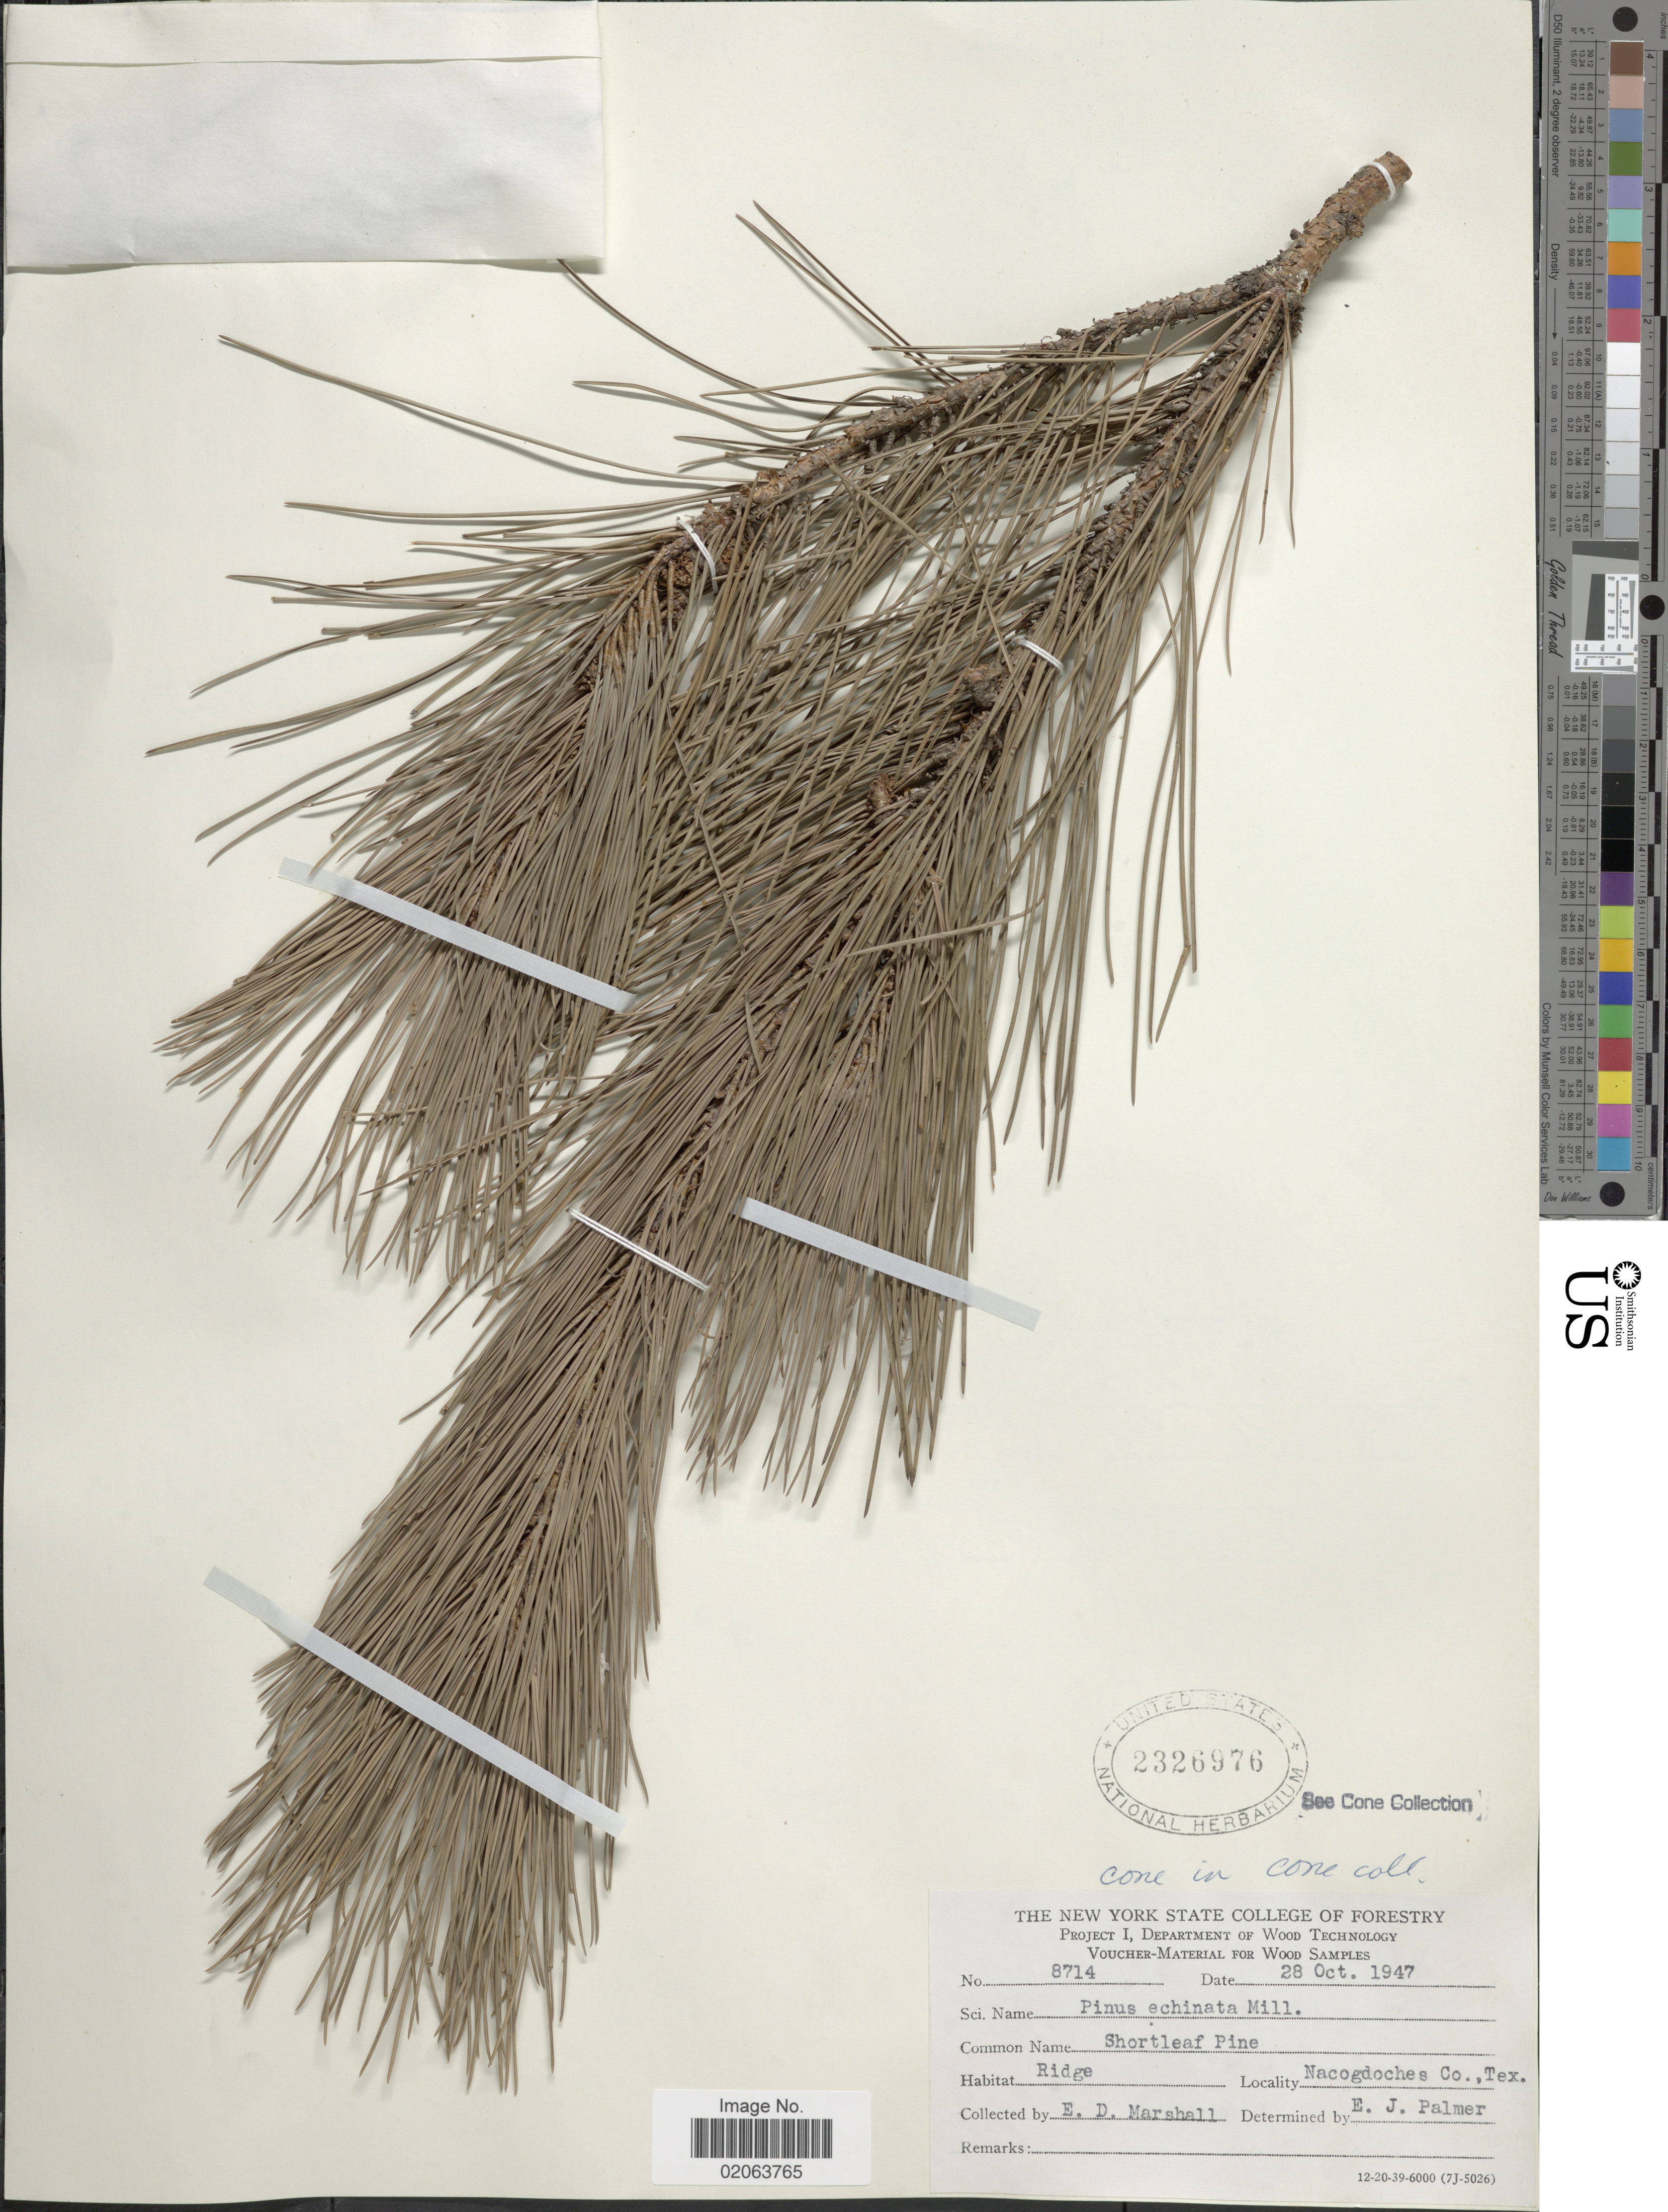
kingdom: Plantae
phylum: Tracheophyta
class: Pinopsida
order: Pinales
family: Pinaceae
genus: Pinus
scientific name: Pinus echinata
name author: Mill.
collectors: E. D. Marshall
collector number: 8714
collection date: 1947-10-28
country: United States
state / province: Texas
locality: Nacogdoches Co., Tex.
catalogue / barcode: US 2326976